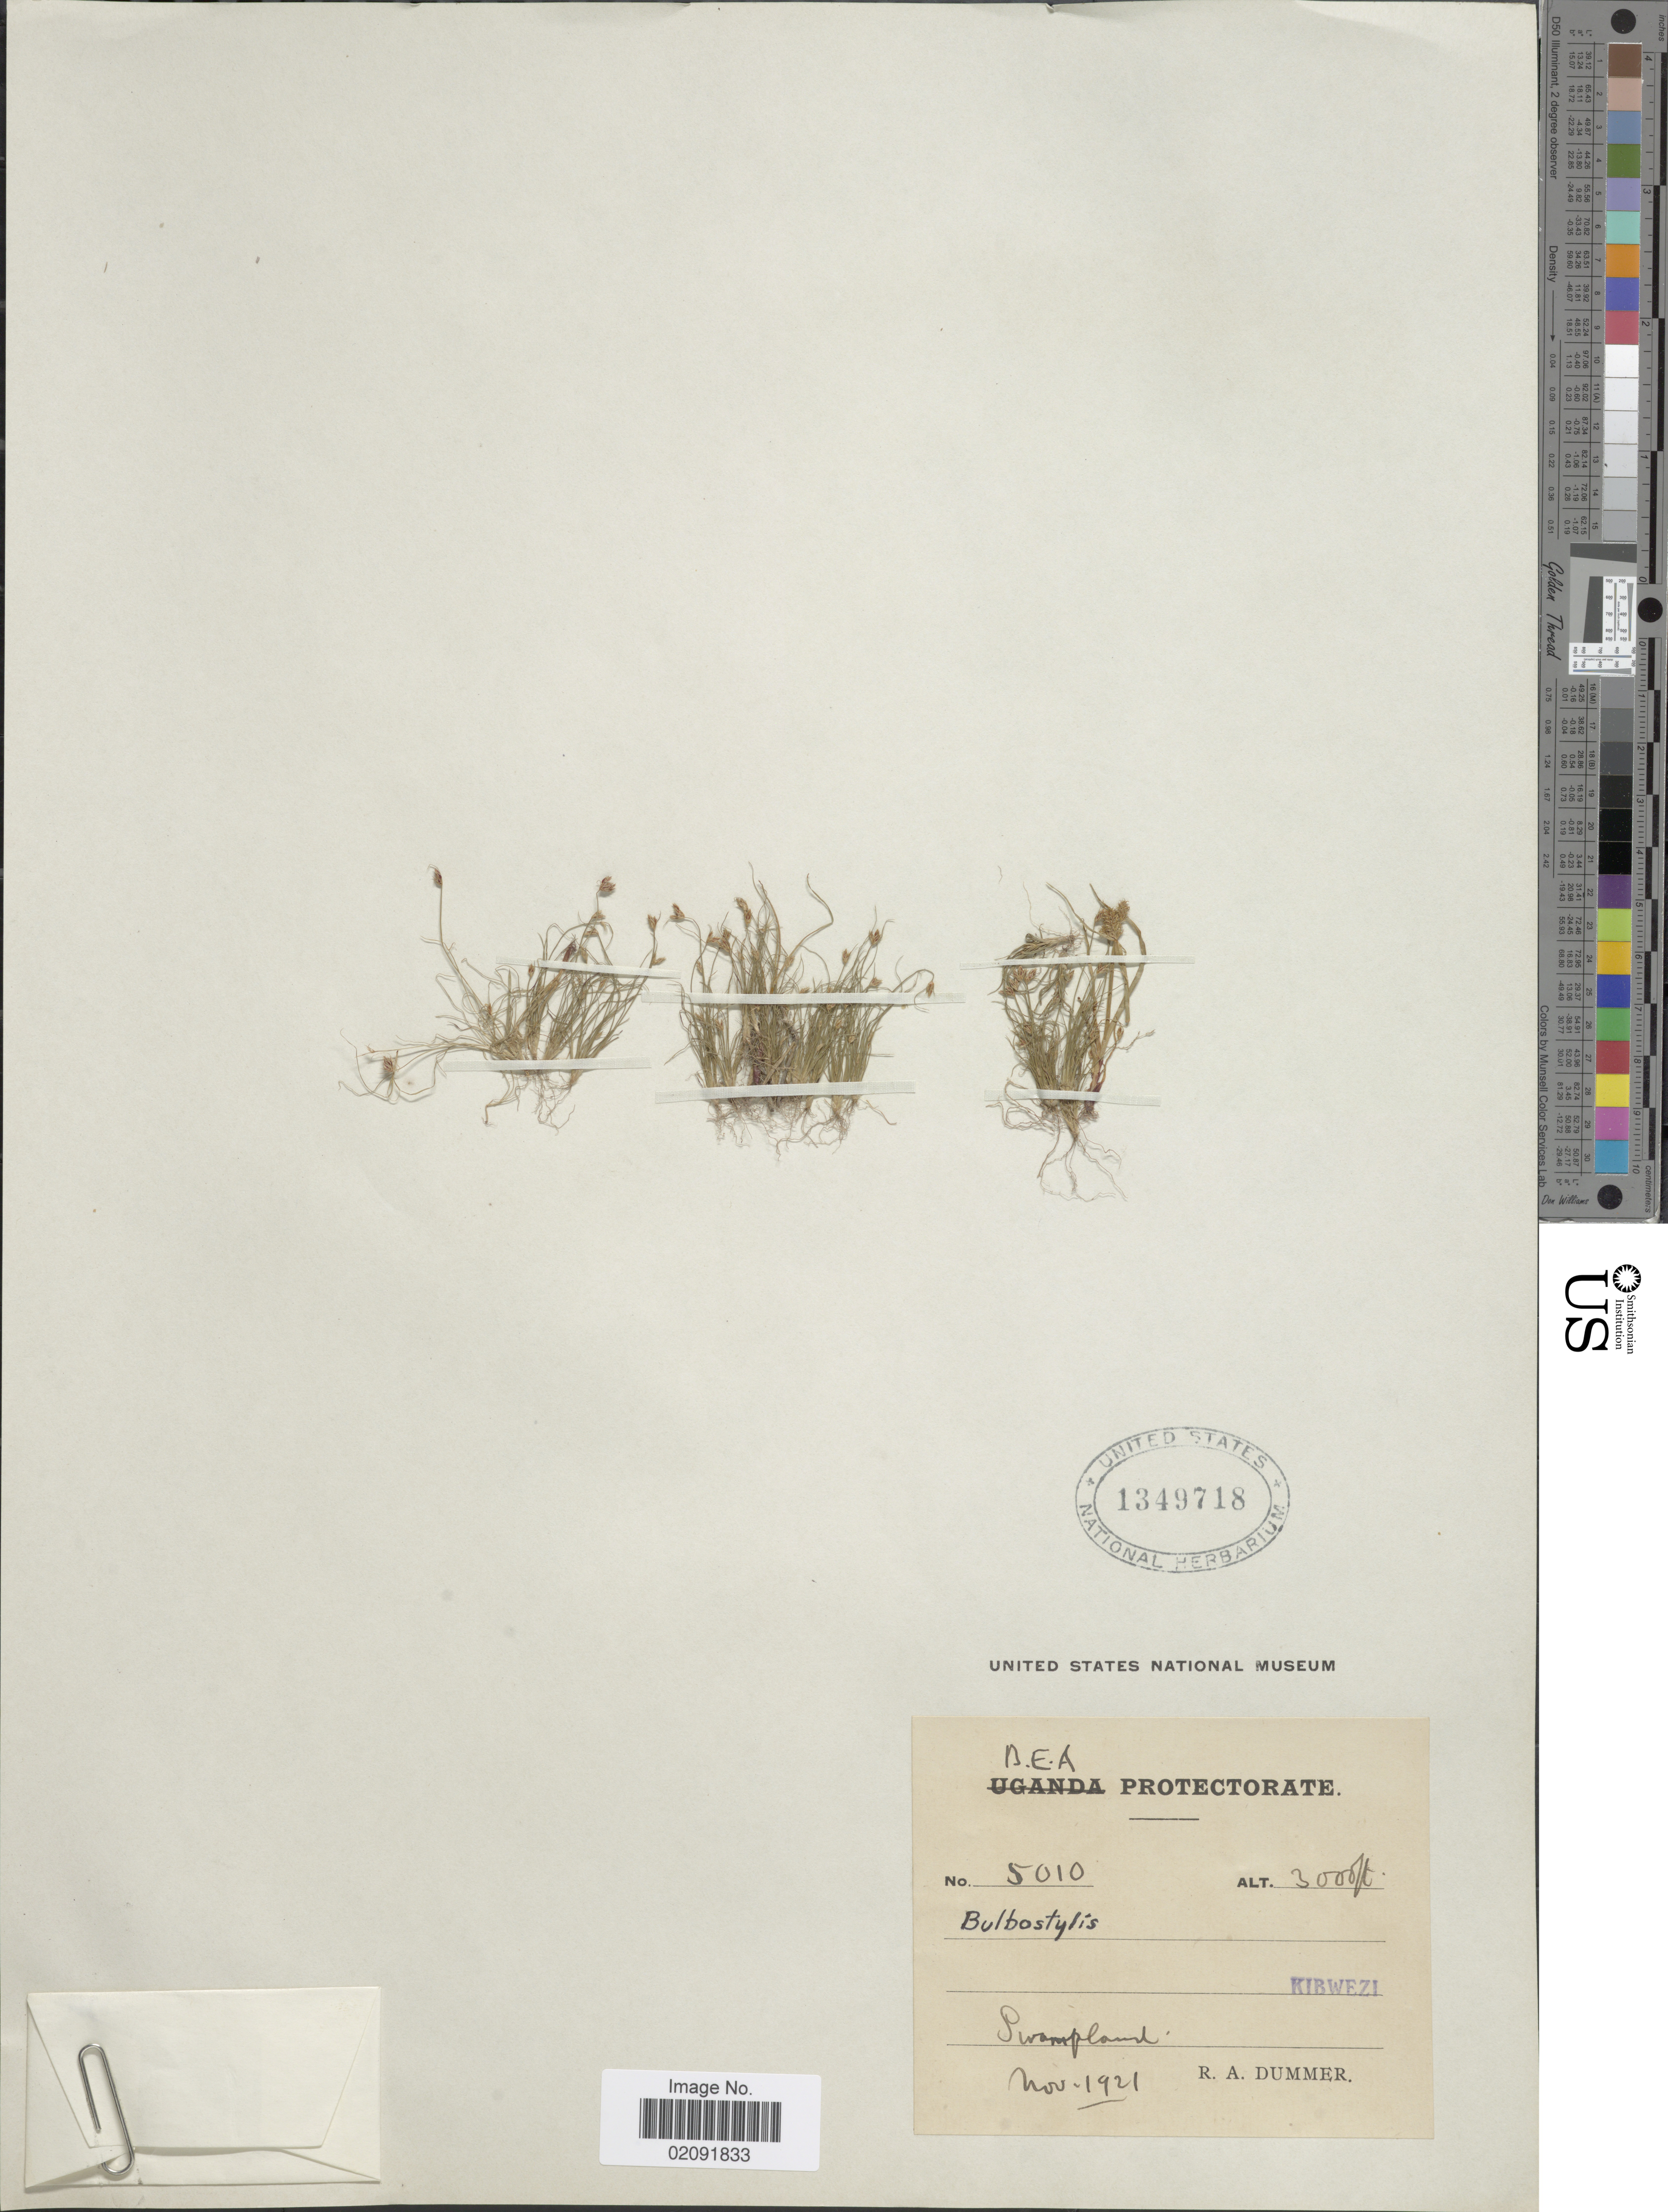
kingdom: Plantae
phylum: Tracheophyta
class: Liliopsida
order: Poales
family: Cyperaceae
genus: Bulbostylis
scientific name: Bulbostylis hispidula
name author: (Vahl) R.W. Haines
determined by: Strong, Mark T., (BOT), Smithsonian Institution - National Museum of Natural History (UNITED STATES)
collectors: R. Dümmer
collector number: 5010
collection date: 1921-11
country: Kenya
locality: B.E.A. Protectorate, Kibwezi, Swampland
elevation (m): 914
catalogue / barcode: US 1349718